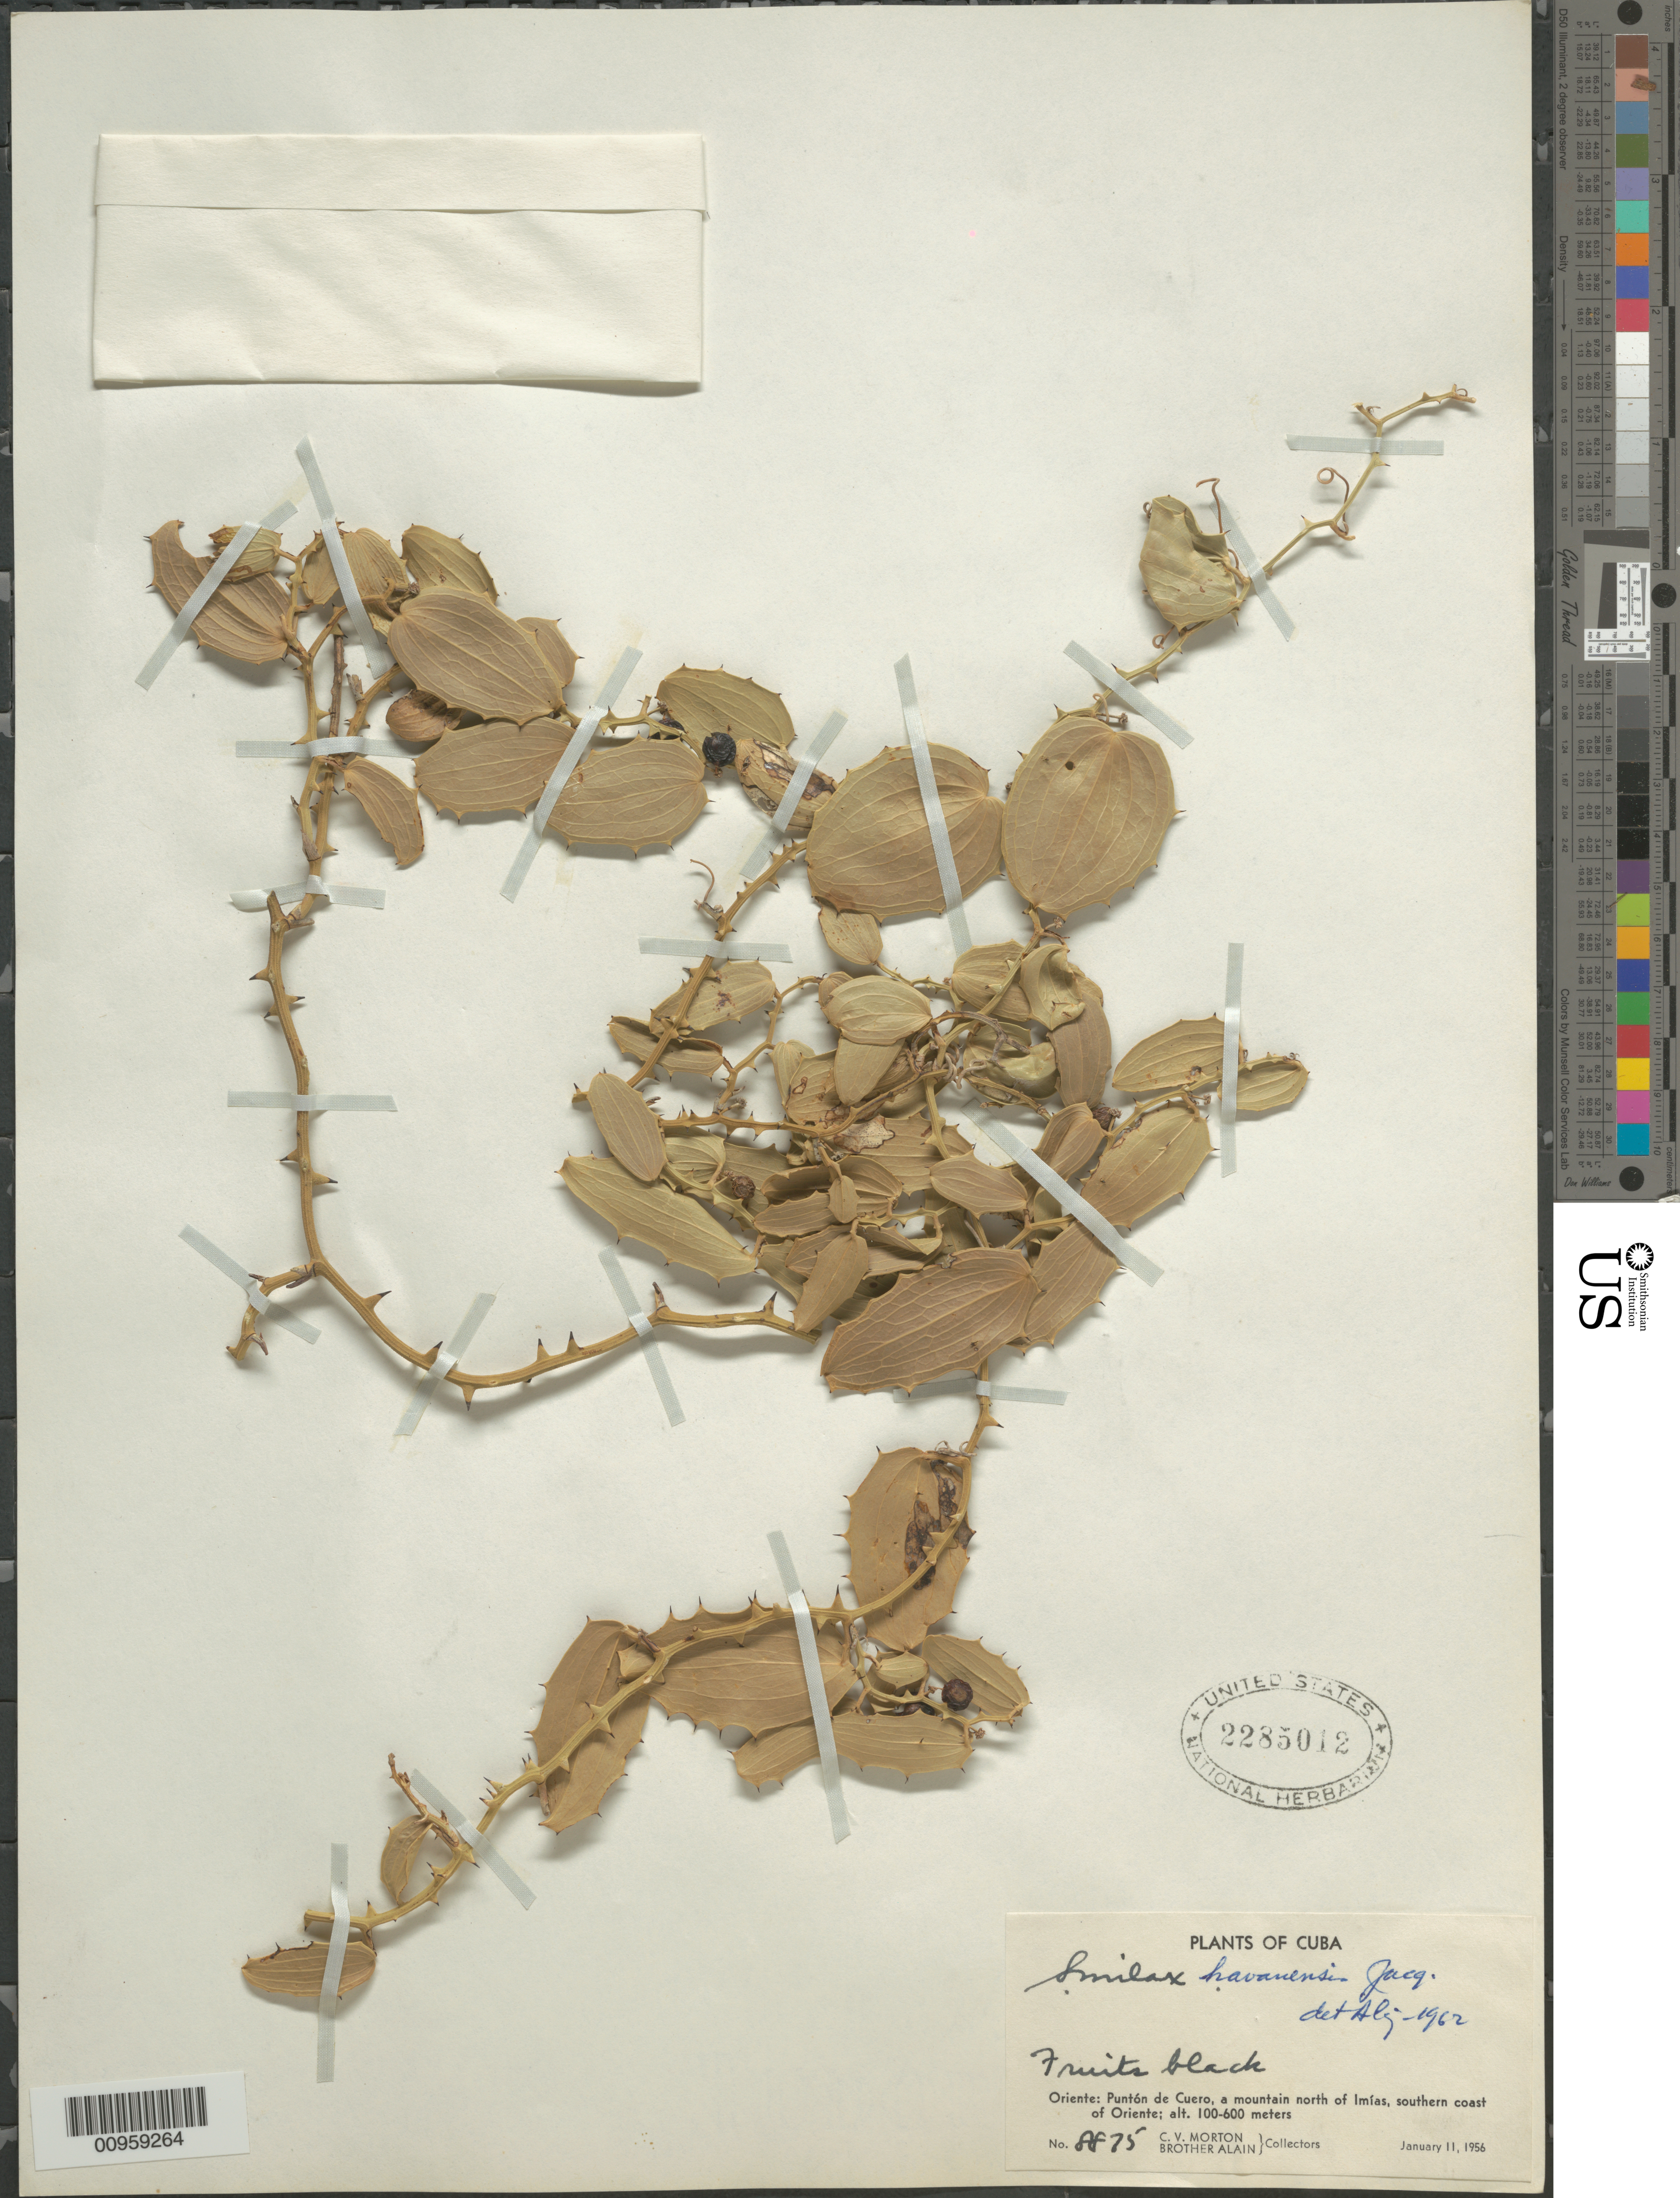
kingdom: Plantae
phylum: Tracheophyta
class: Liliopsida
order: Liliales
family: Smilacaceae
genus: Smilax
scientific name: Smilax havanensis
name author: Jacq.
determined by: Liogier, Alain H.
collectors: C. V. Morton & A. H. Liogier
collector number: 8875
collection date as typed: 11 Jan 1956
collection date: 1956-01-11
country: Cuba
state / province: Oriente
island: Cuba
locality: Puntón de Cuero, a mountain N of Imías, southern coast of Oriente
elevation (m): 100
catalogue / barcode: US 2285012